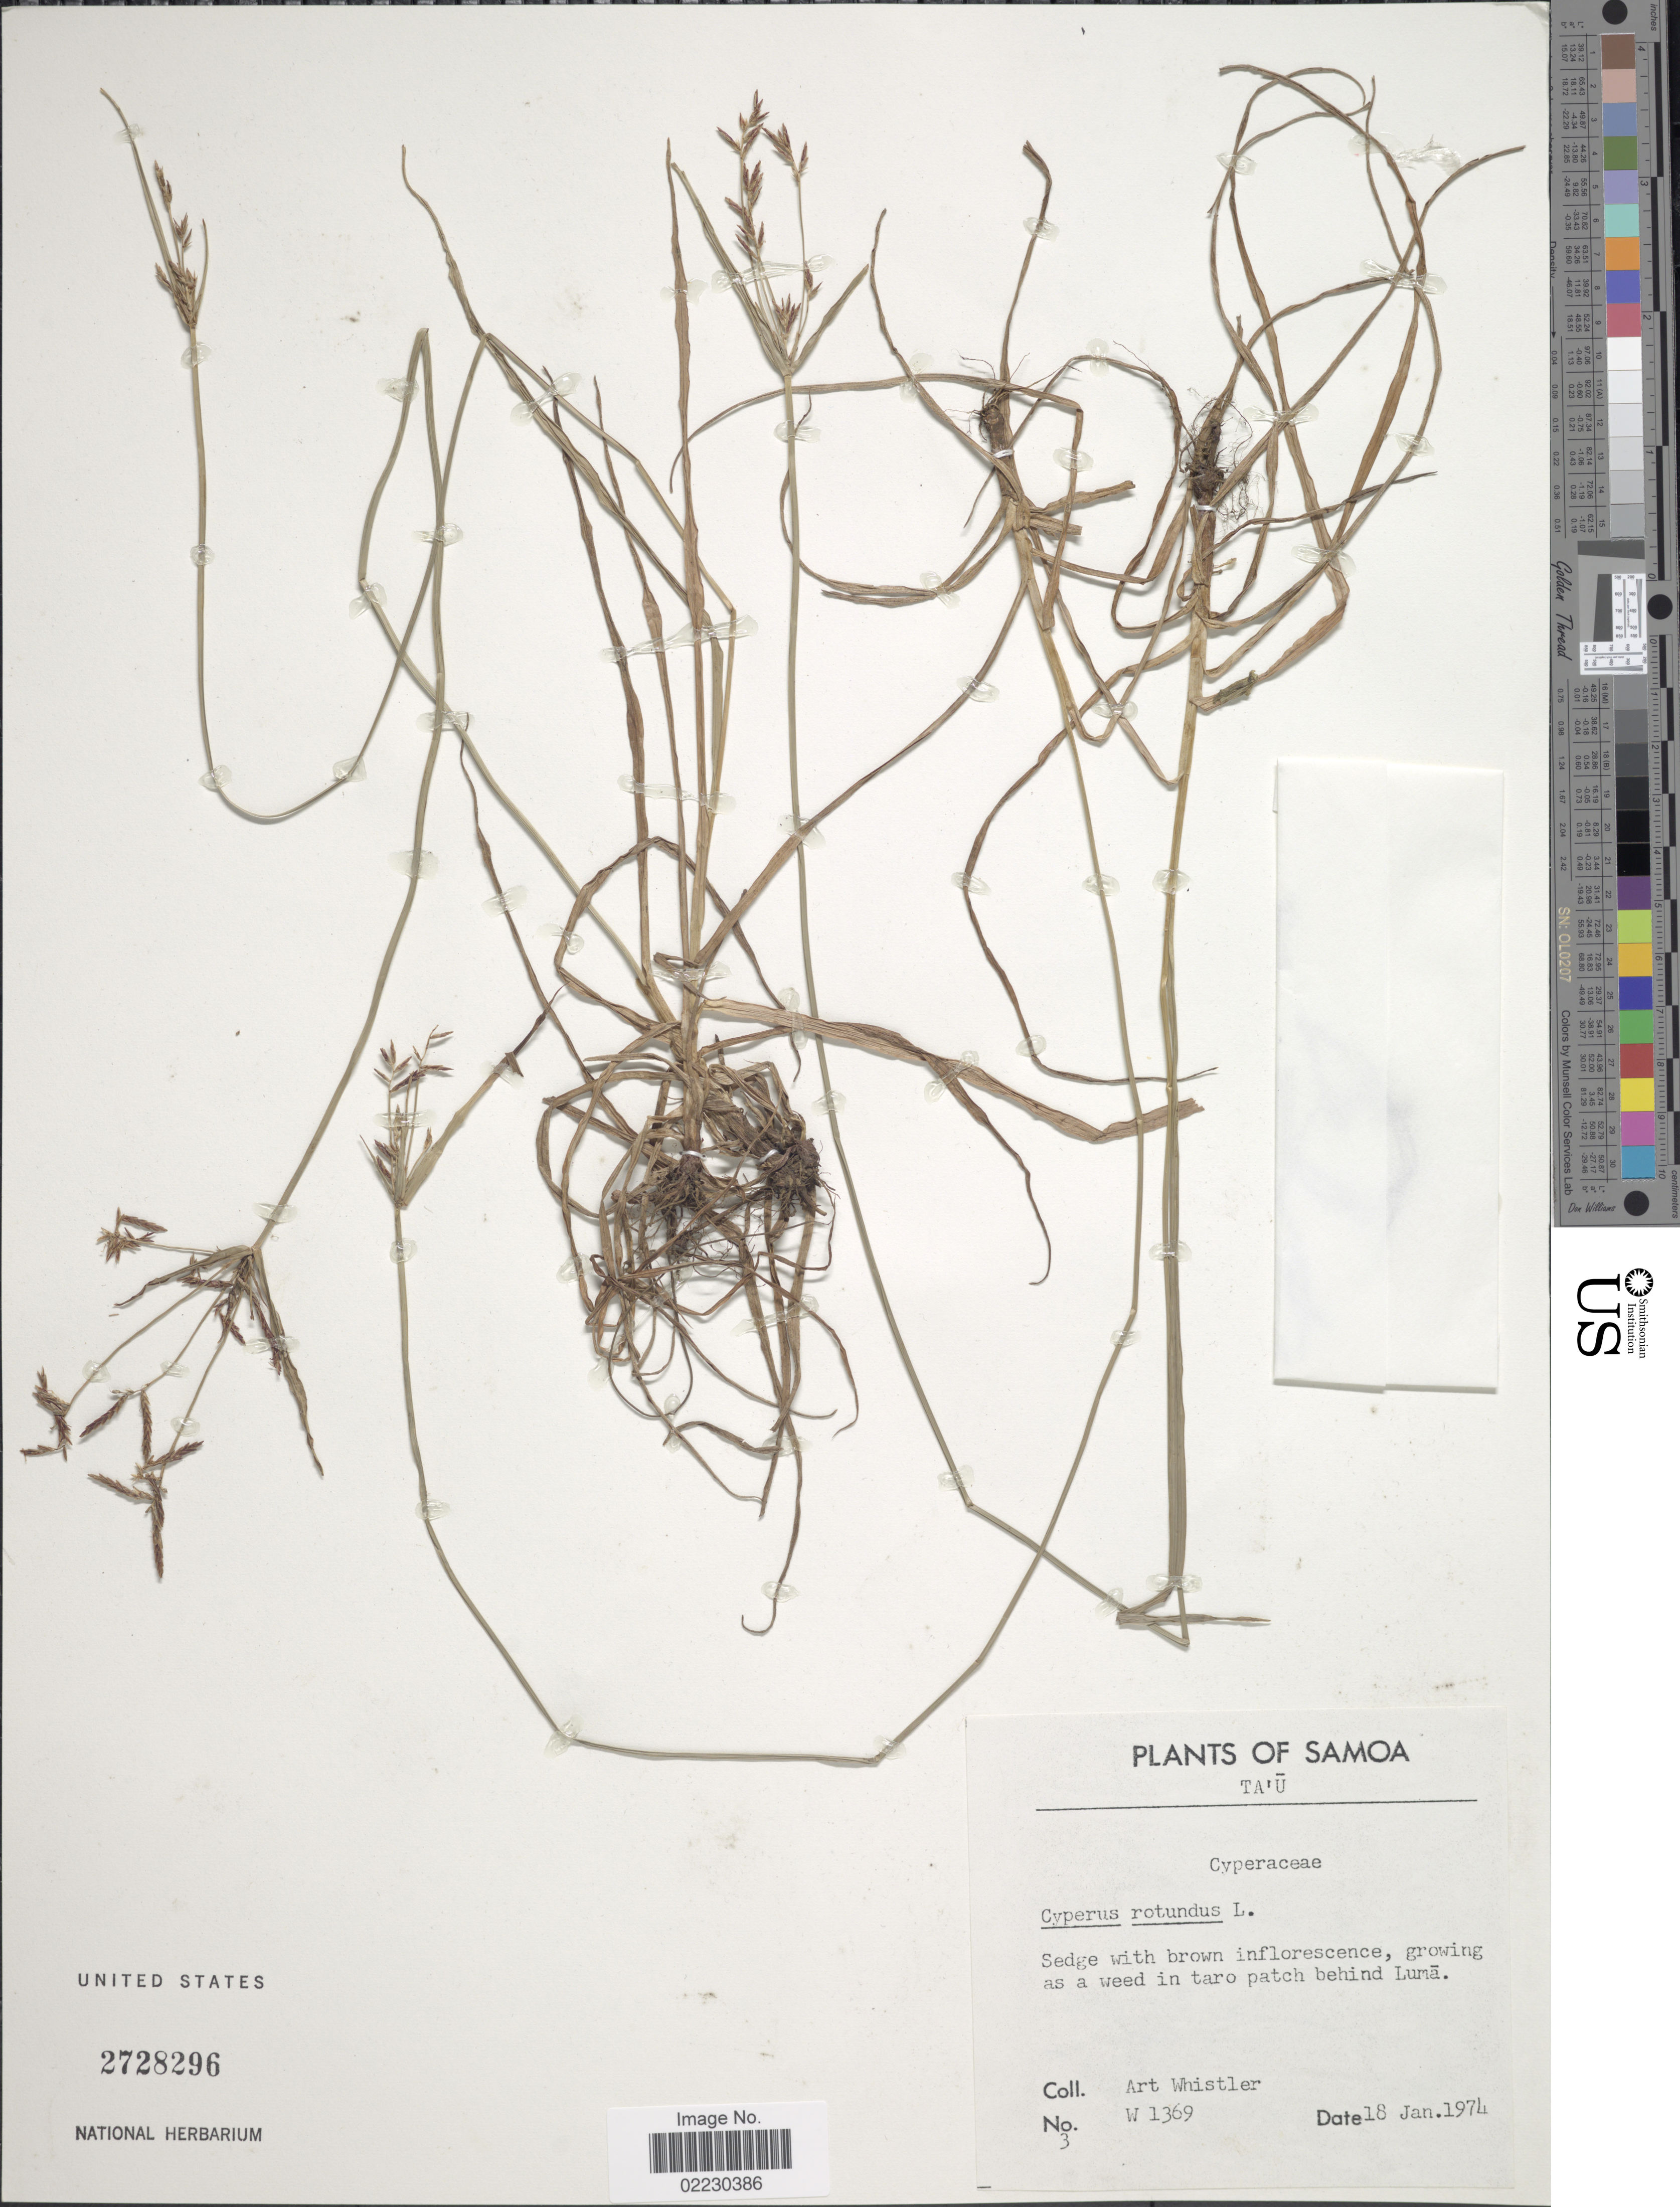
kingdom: Plantae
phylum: Tracheophyta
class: Liliopsida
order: Poales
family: Cyperaceae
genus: Cyperus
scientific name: Cyperus rotundus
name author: L.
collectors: A. Whistler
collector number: W 1369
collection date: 1974-01-18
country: American Samoa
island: Ta'u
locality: Ta'u. growing as a weed in taro patch behind Luma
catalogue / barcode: US 2728296